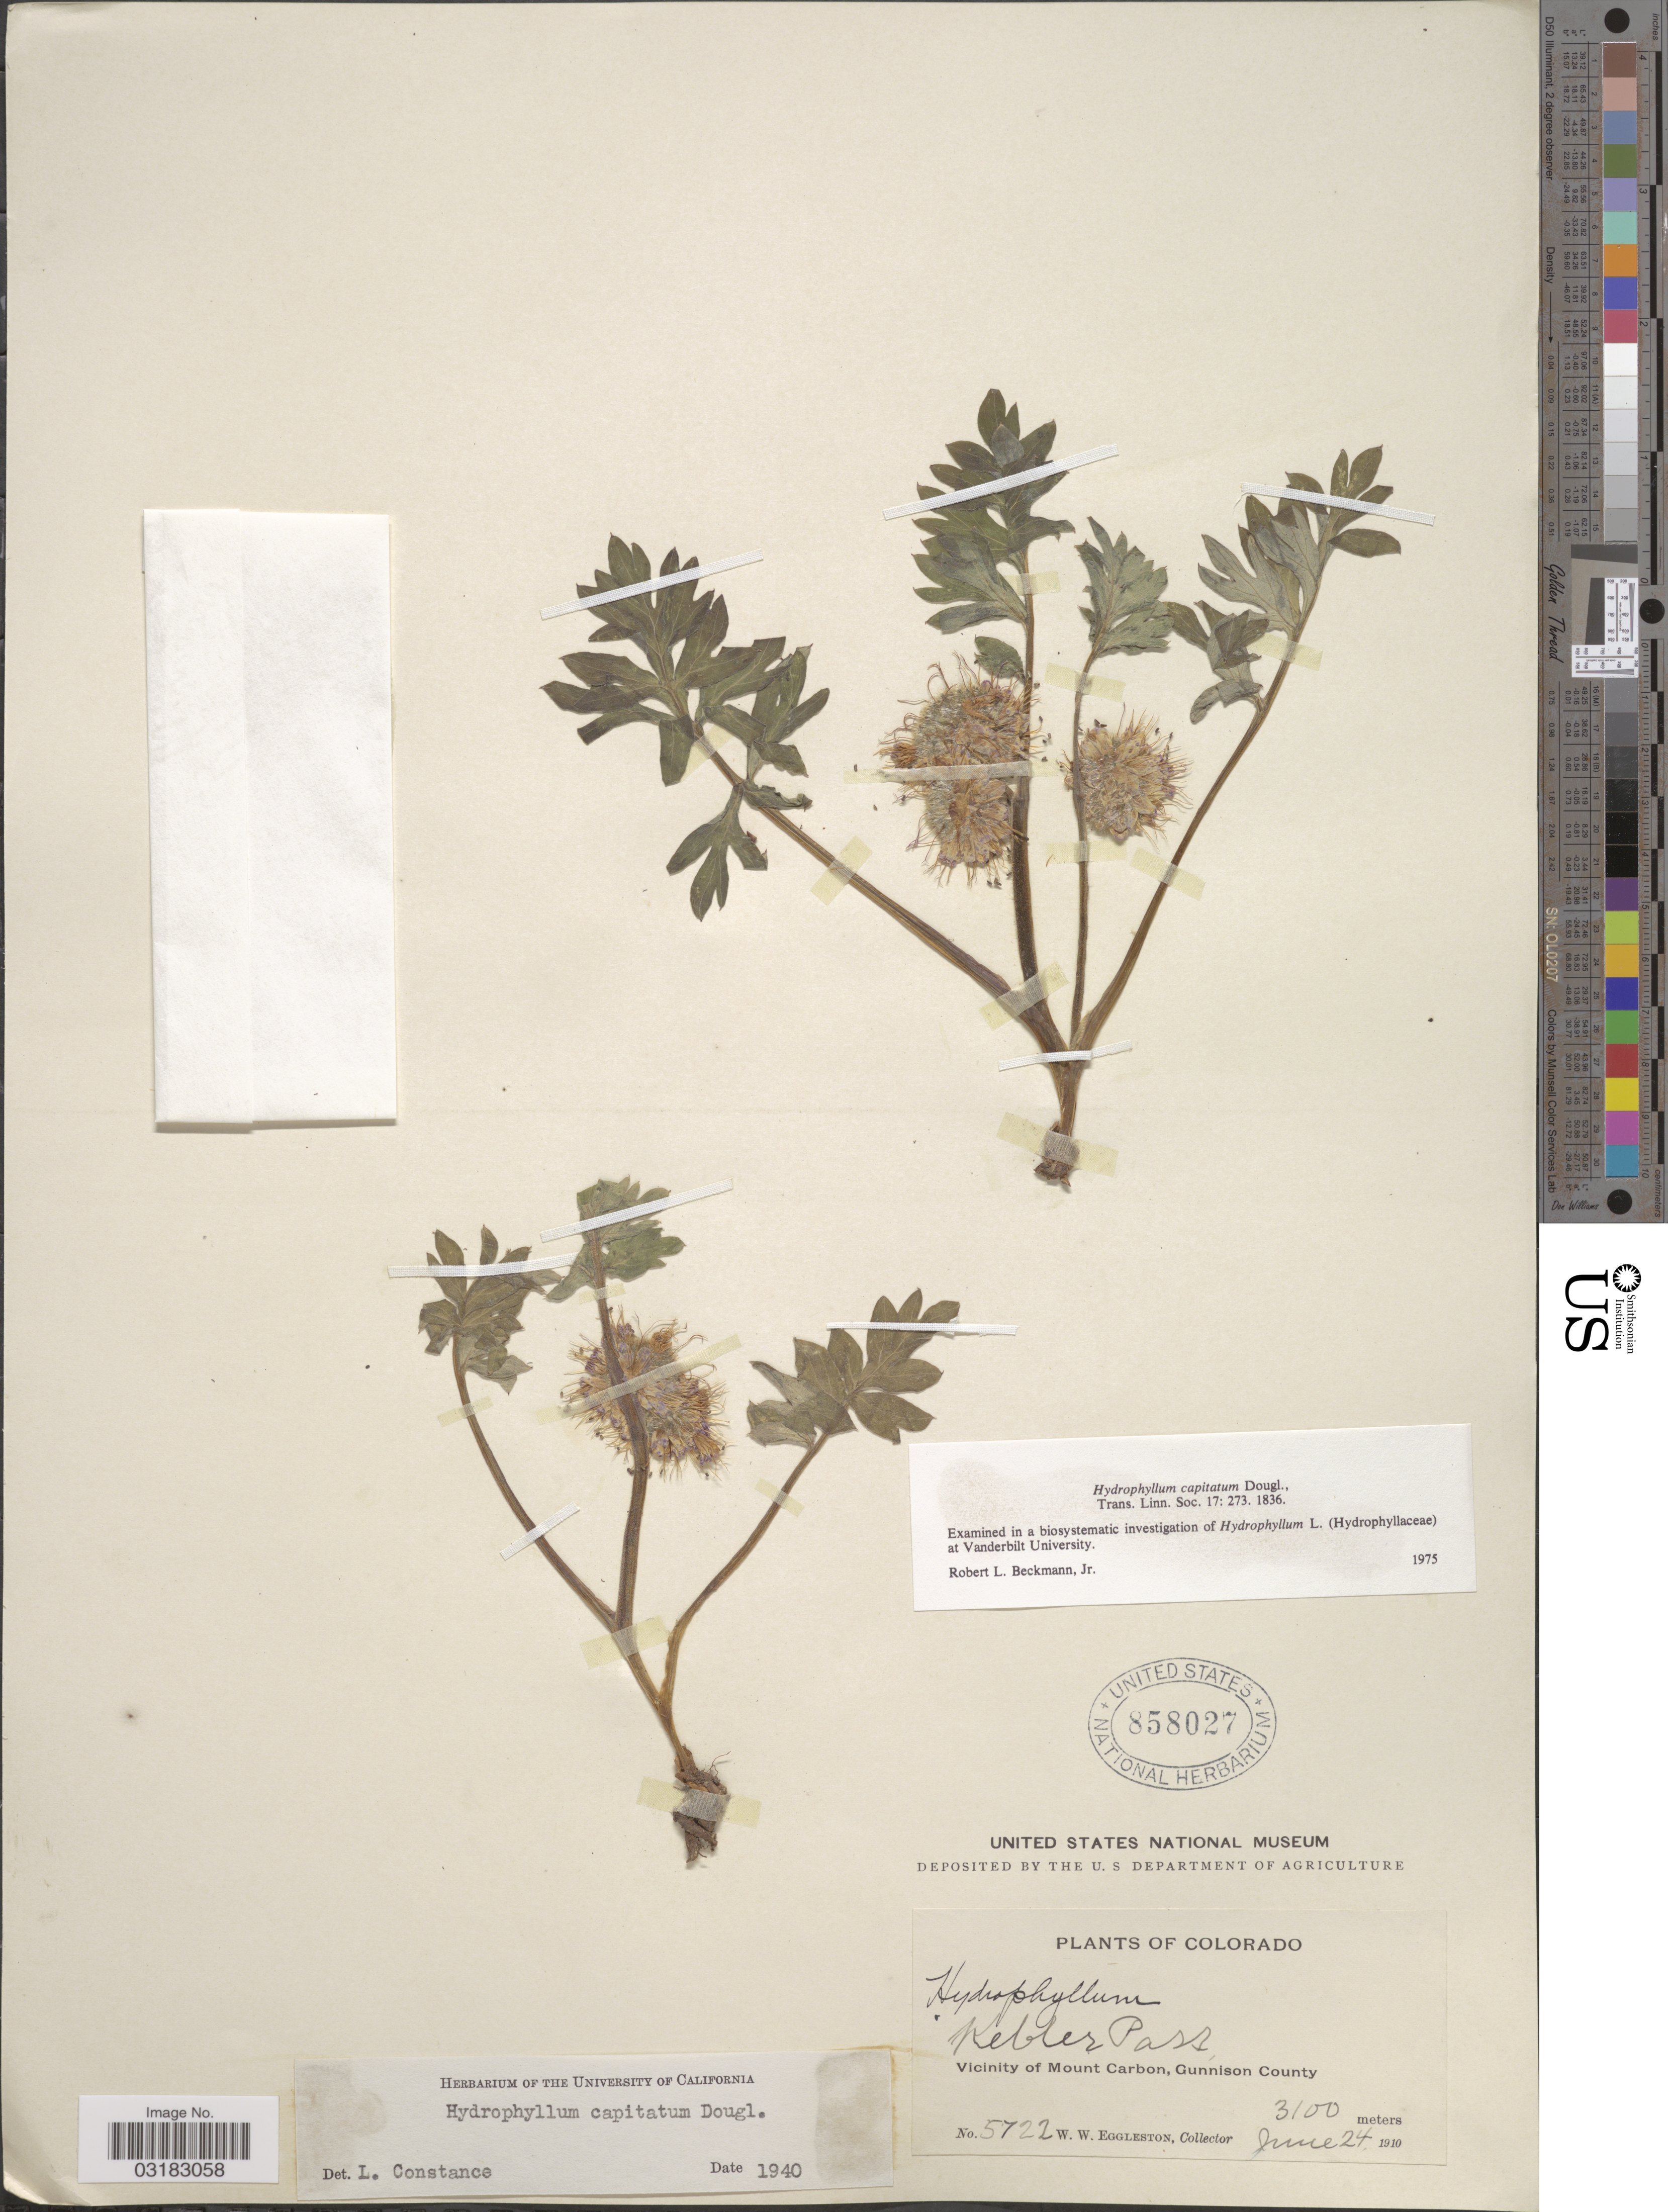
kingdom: Plantae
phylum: Tracheophyta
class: Magnoliopsida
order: Boraginales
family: Hydrophyllaceae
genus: Hydrophyllum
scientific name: Hydrophyllum capitatum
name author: Douglas ex Benth.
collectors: W. W. Eggleston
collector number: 5722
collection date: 1910-06-24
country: United States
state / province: Colorado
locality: Kebler Pass. Vicinity of Mount Carbon, Gunnison County.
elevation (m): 3100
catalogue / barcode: US 858027